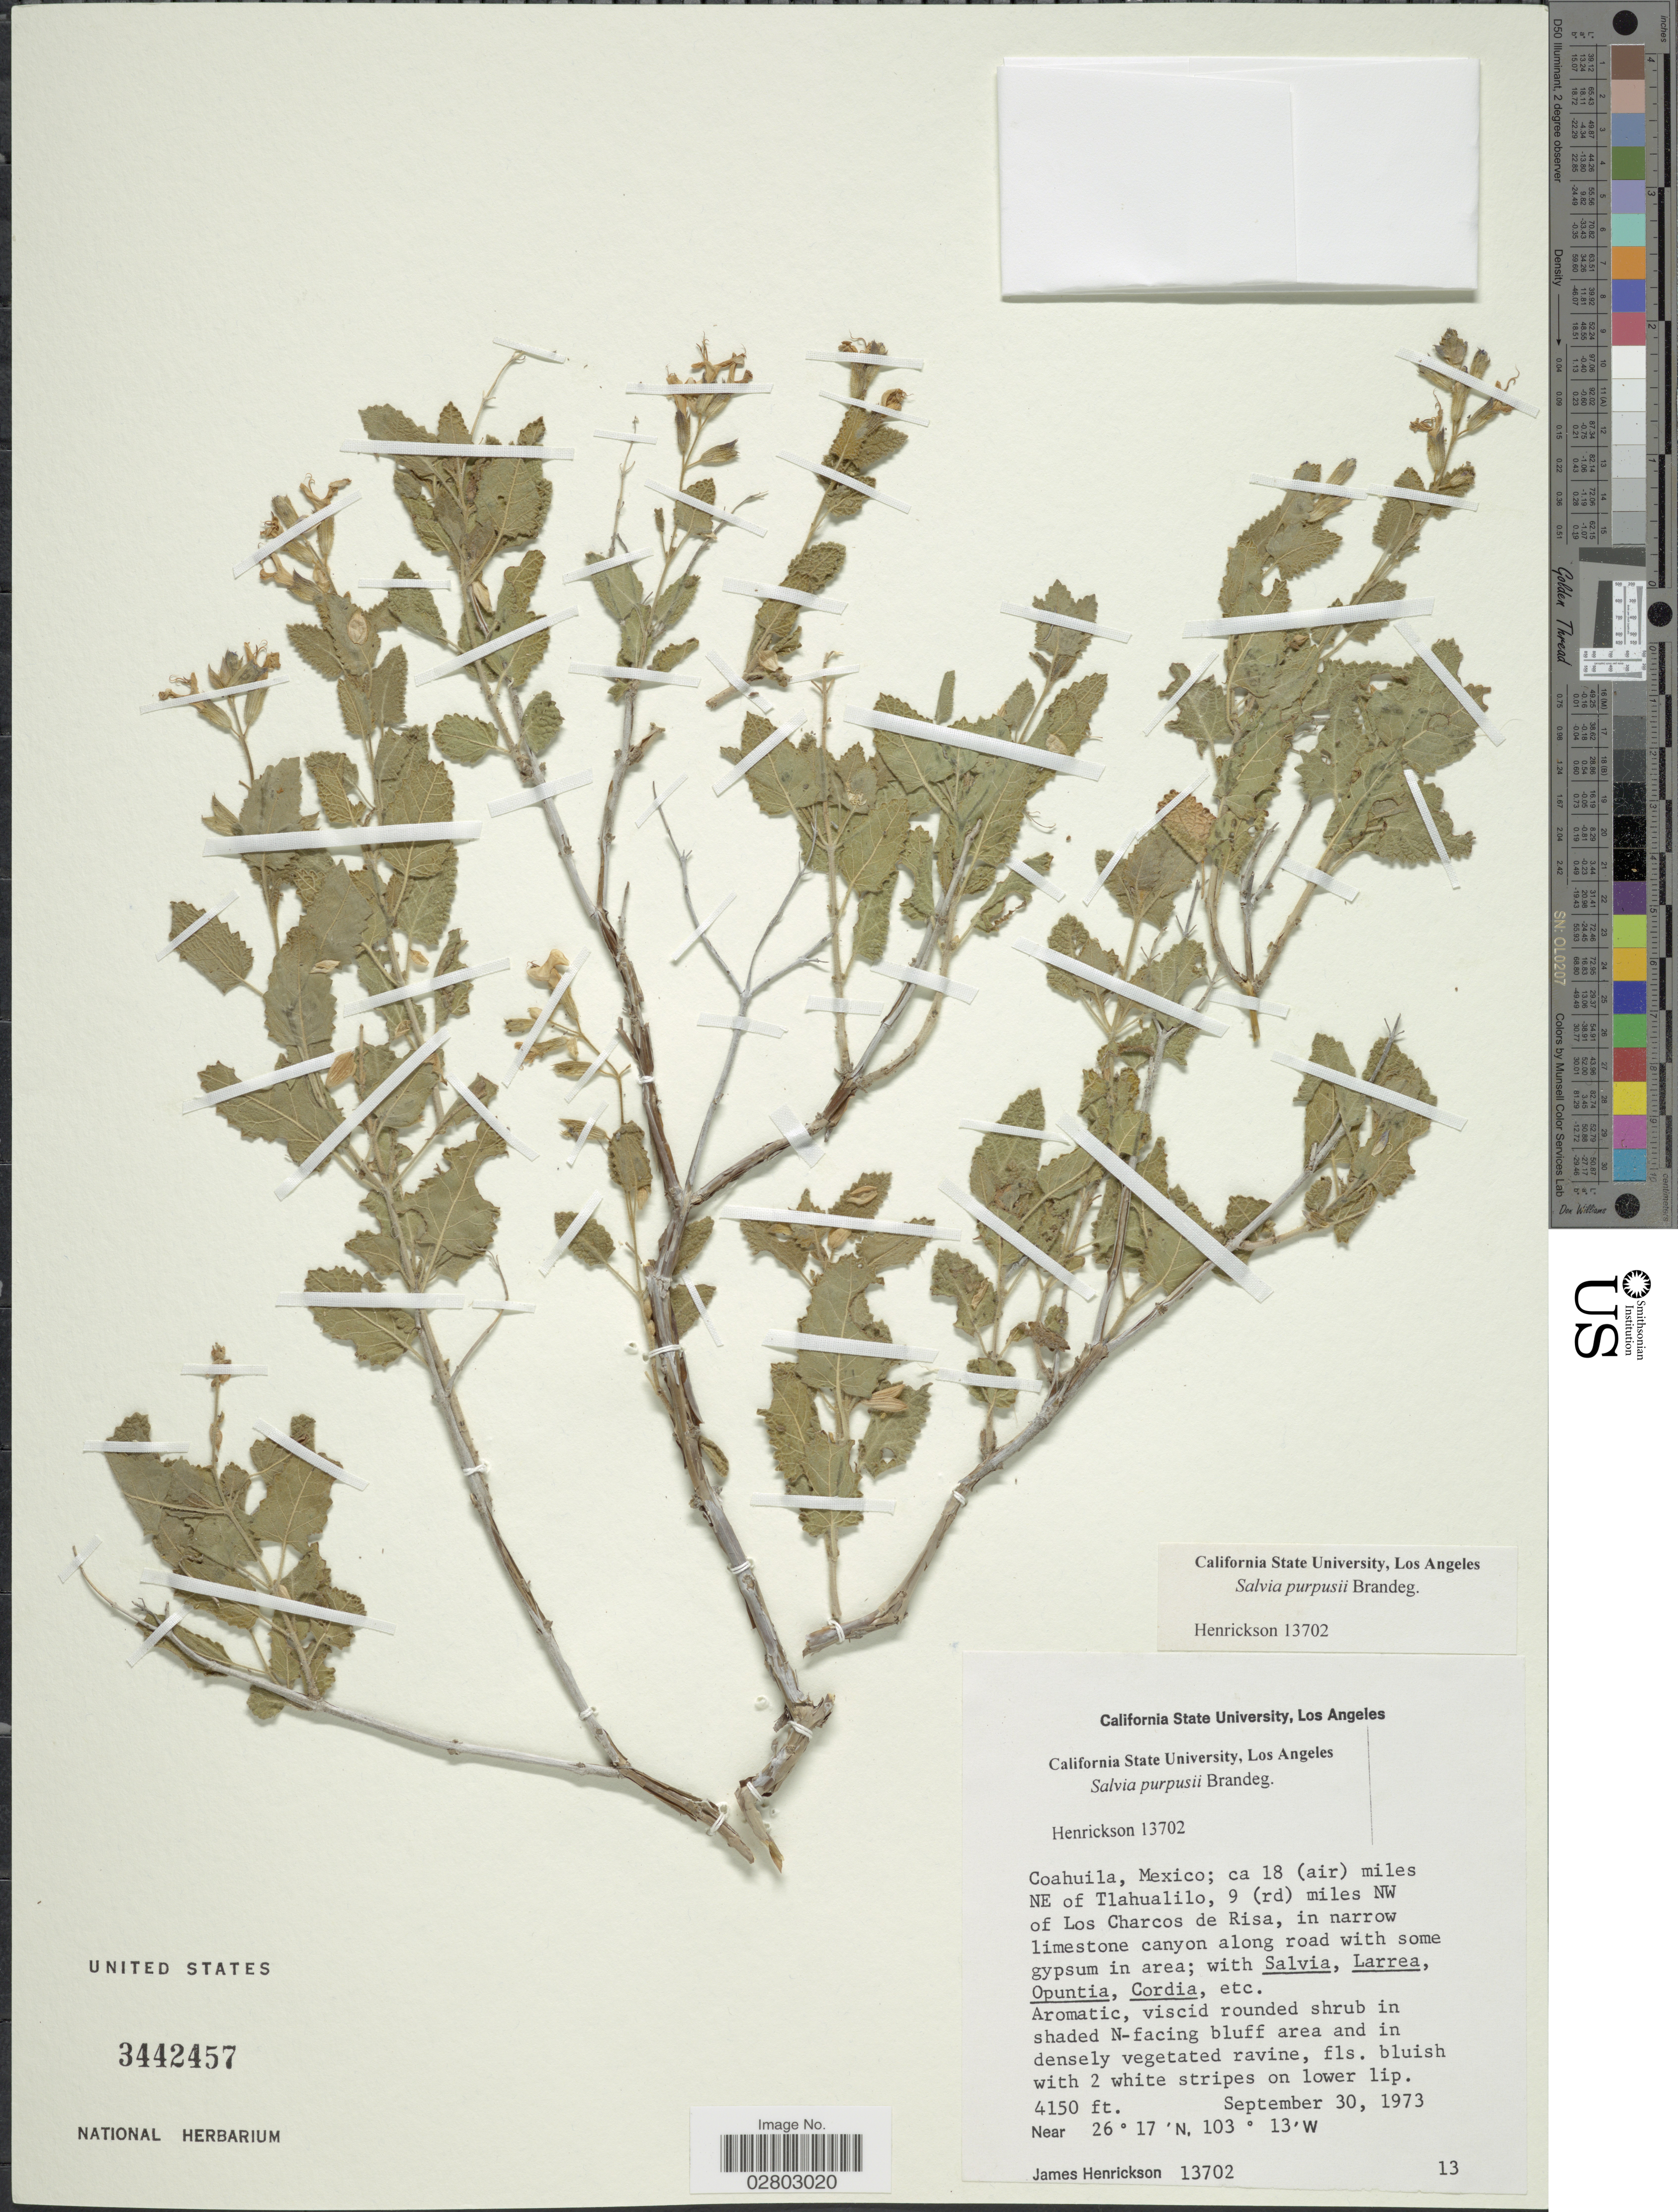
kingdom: Plantae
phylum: Tracheophyta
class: Magnoliopsida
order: Lamiales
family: Lamiaceae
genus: Salvia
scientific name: Salvia purpusii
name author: Brandegee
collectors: J. Henrickson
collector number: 13702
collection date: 1973-09-30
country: Mexico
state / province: Coahuila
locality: Ca 18 (air) miles NE of Tlahualilo, 9 (rd) miles NW of Los Charcos de Risa, in narrow limestone canyon along road.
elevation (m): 1265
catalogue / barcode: US 3442457